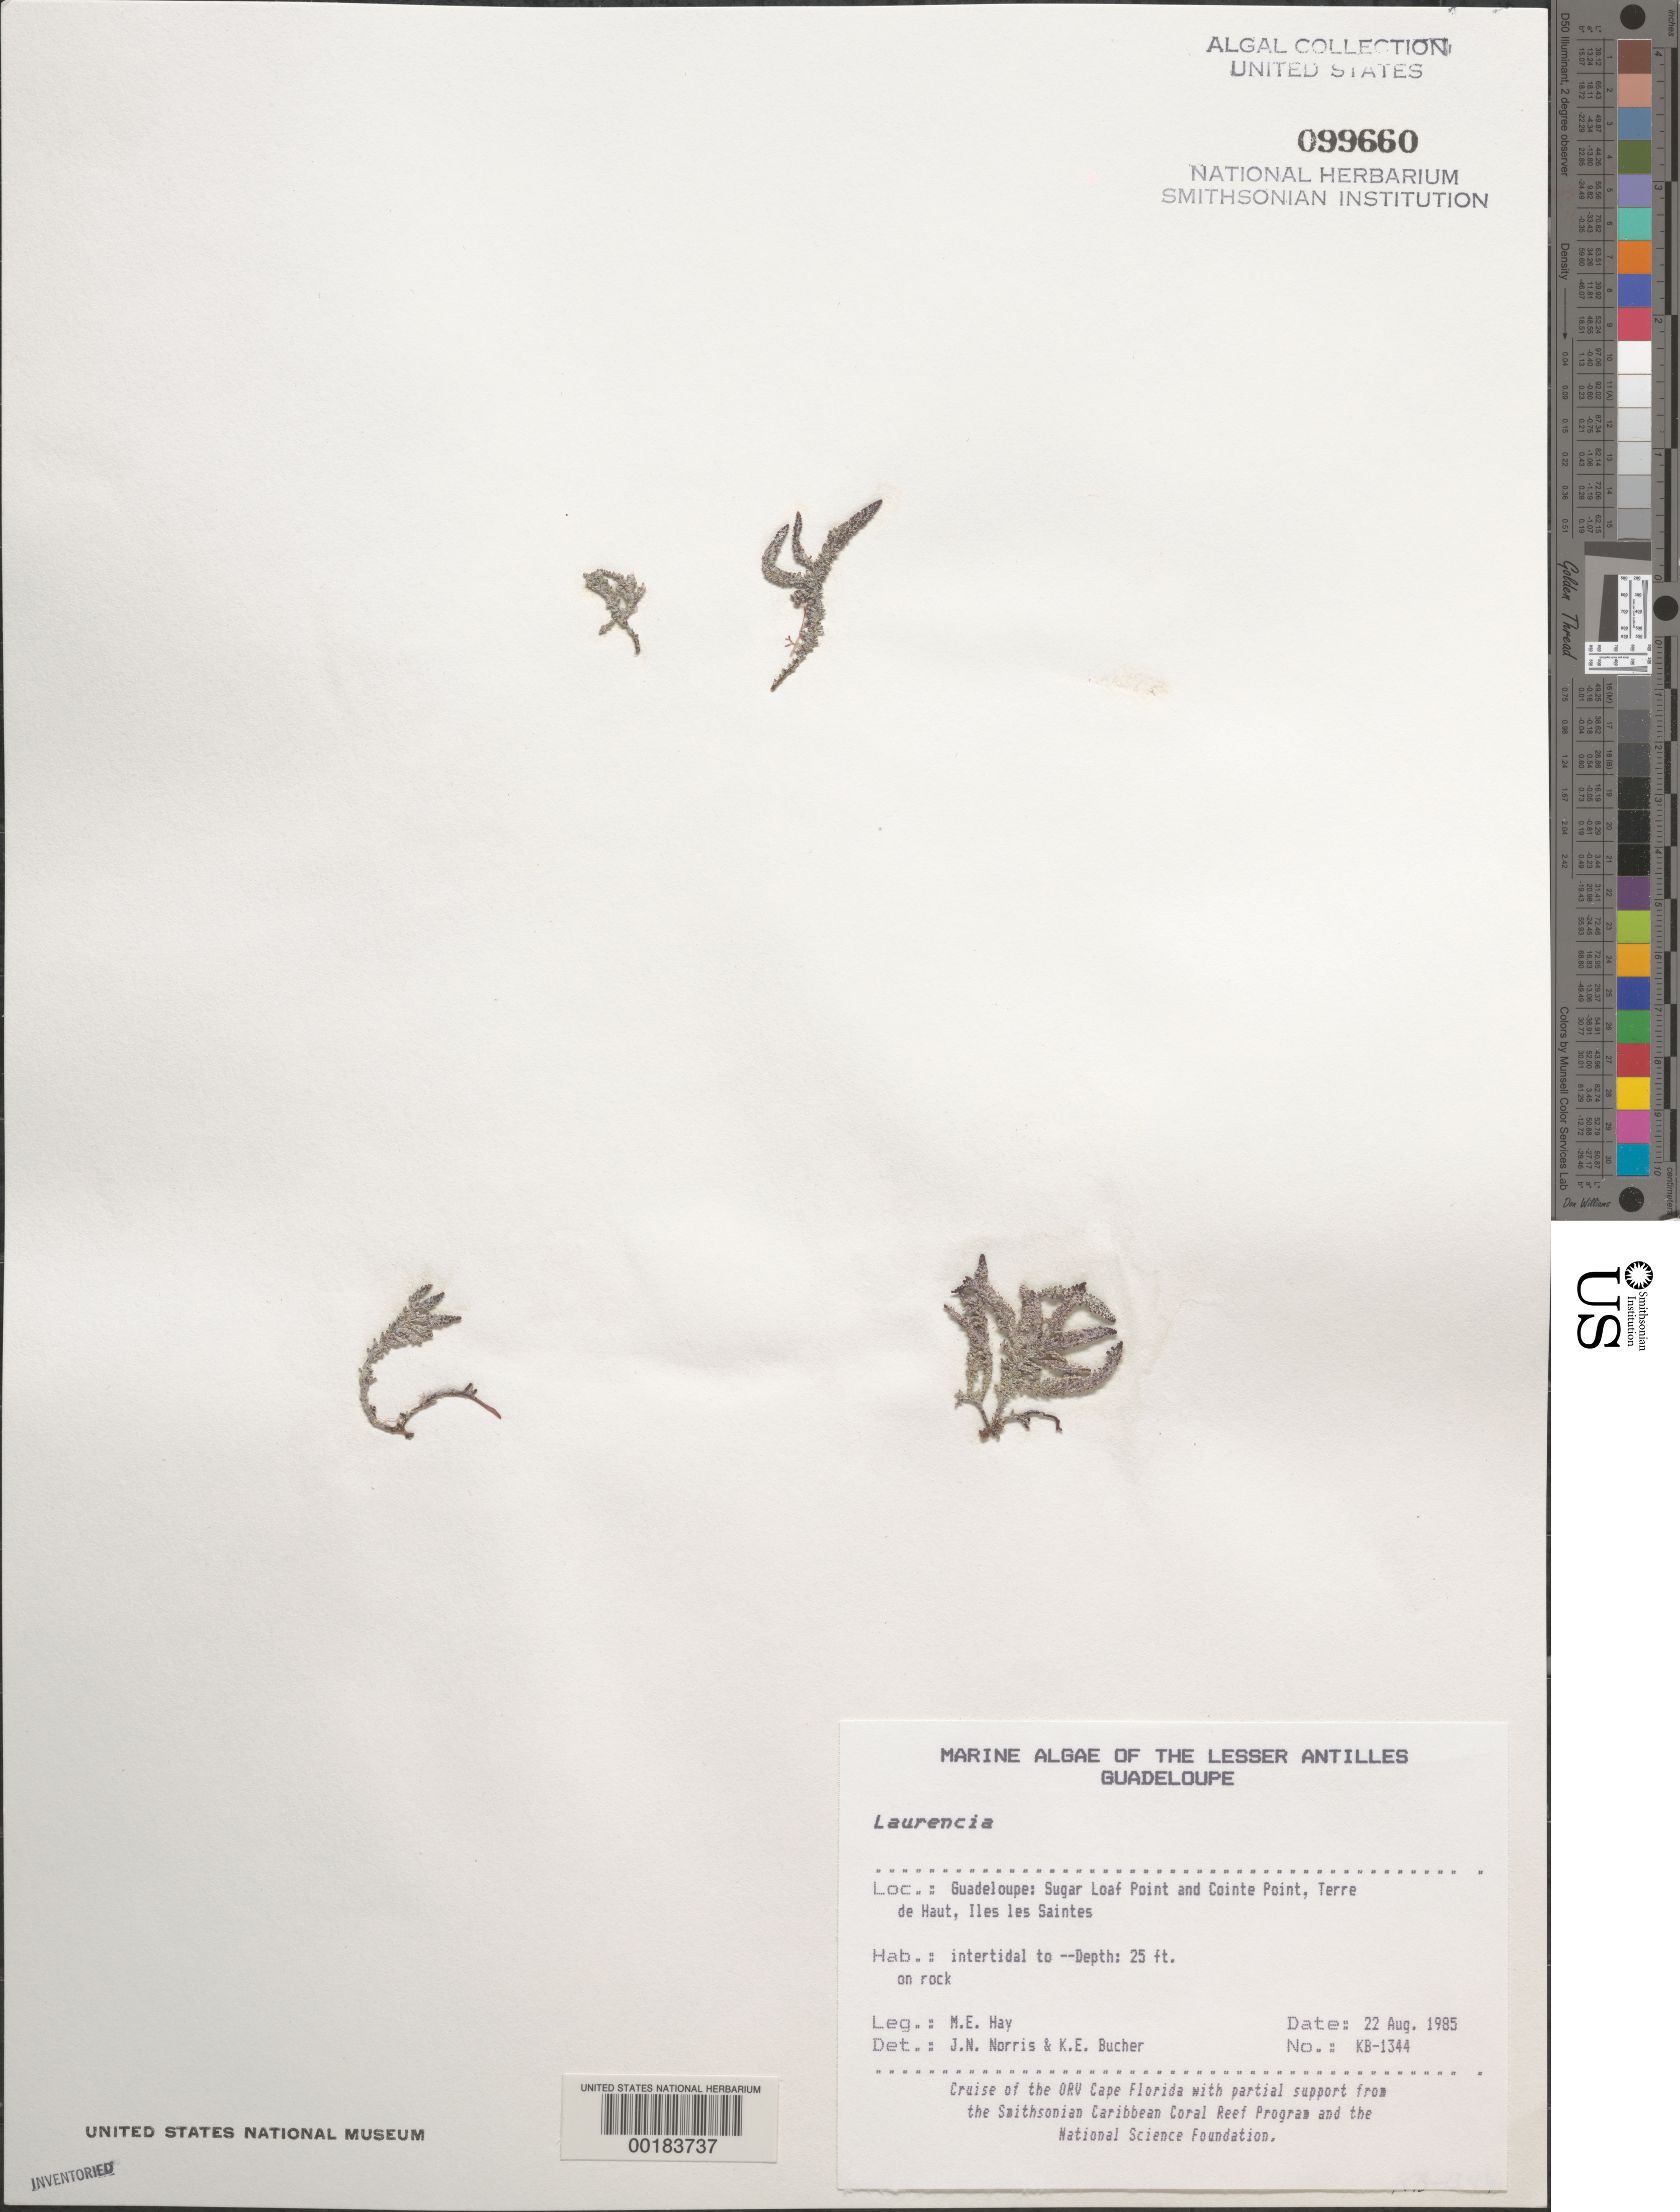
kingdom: Plantae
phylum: Rhodophyta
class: Florideophyceae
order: Ceramiales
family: Rhodomelaceae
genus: Laurencia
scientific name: Laurencia sp.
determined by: Norris, J. N.; Bucher, K. E.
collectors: M. E. Hay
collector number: KB-1344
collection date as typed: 22 Aug 1985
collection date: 1985-08-22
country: Guadeloupe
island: Terre de Haut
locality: Sugar Loaf Point and Cointe Point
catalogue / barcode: US 99660